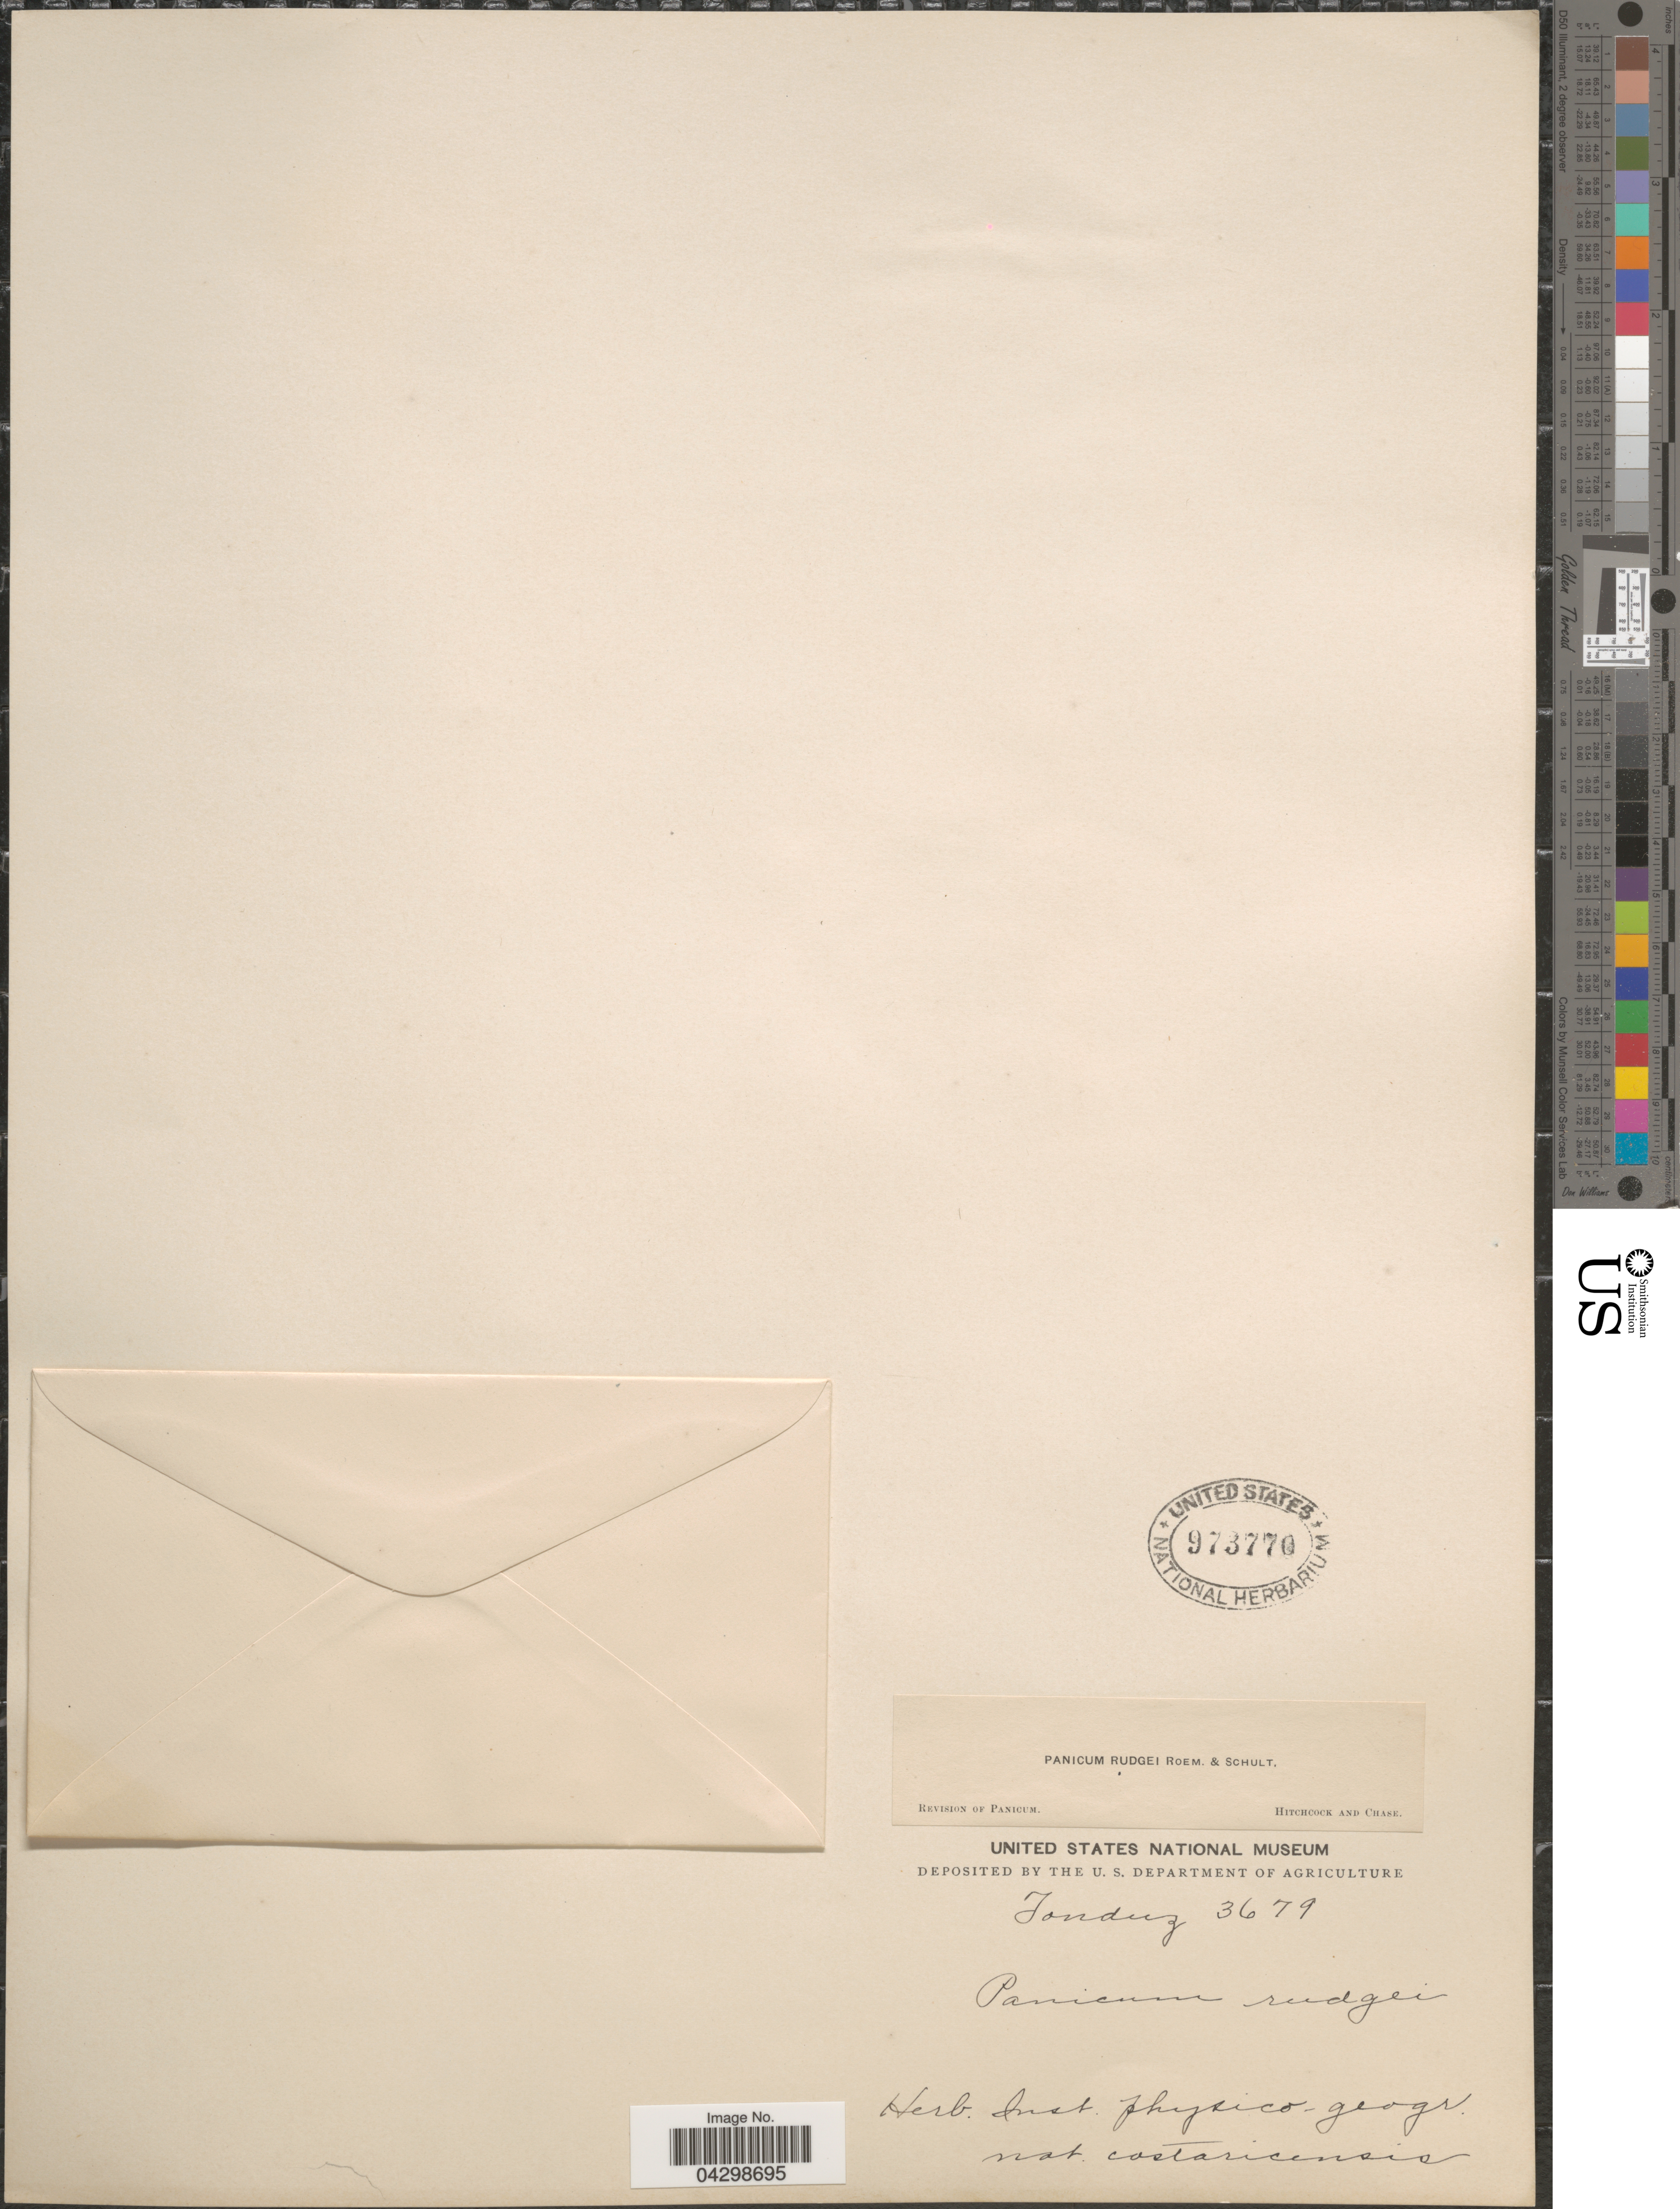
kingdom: Plantae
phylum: Tracheophyta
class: Liliopsida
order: Poales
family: Poaceae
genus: Panicum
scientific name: Panicum rudgei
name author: Roem. & Schult.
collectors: Tonduz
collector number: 3679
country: Costa Rica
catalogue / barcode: US 973770